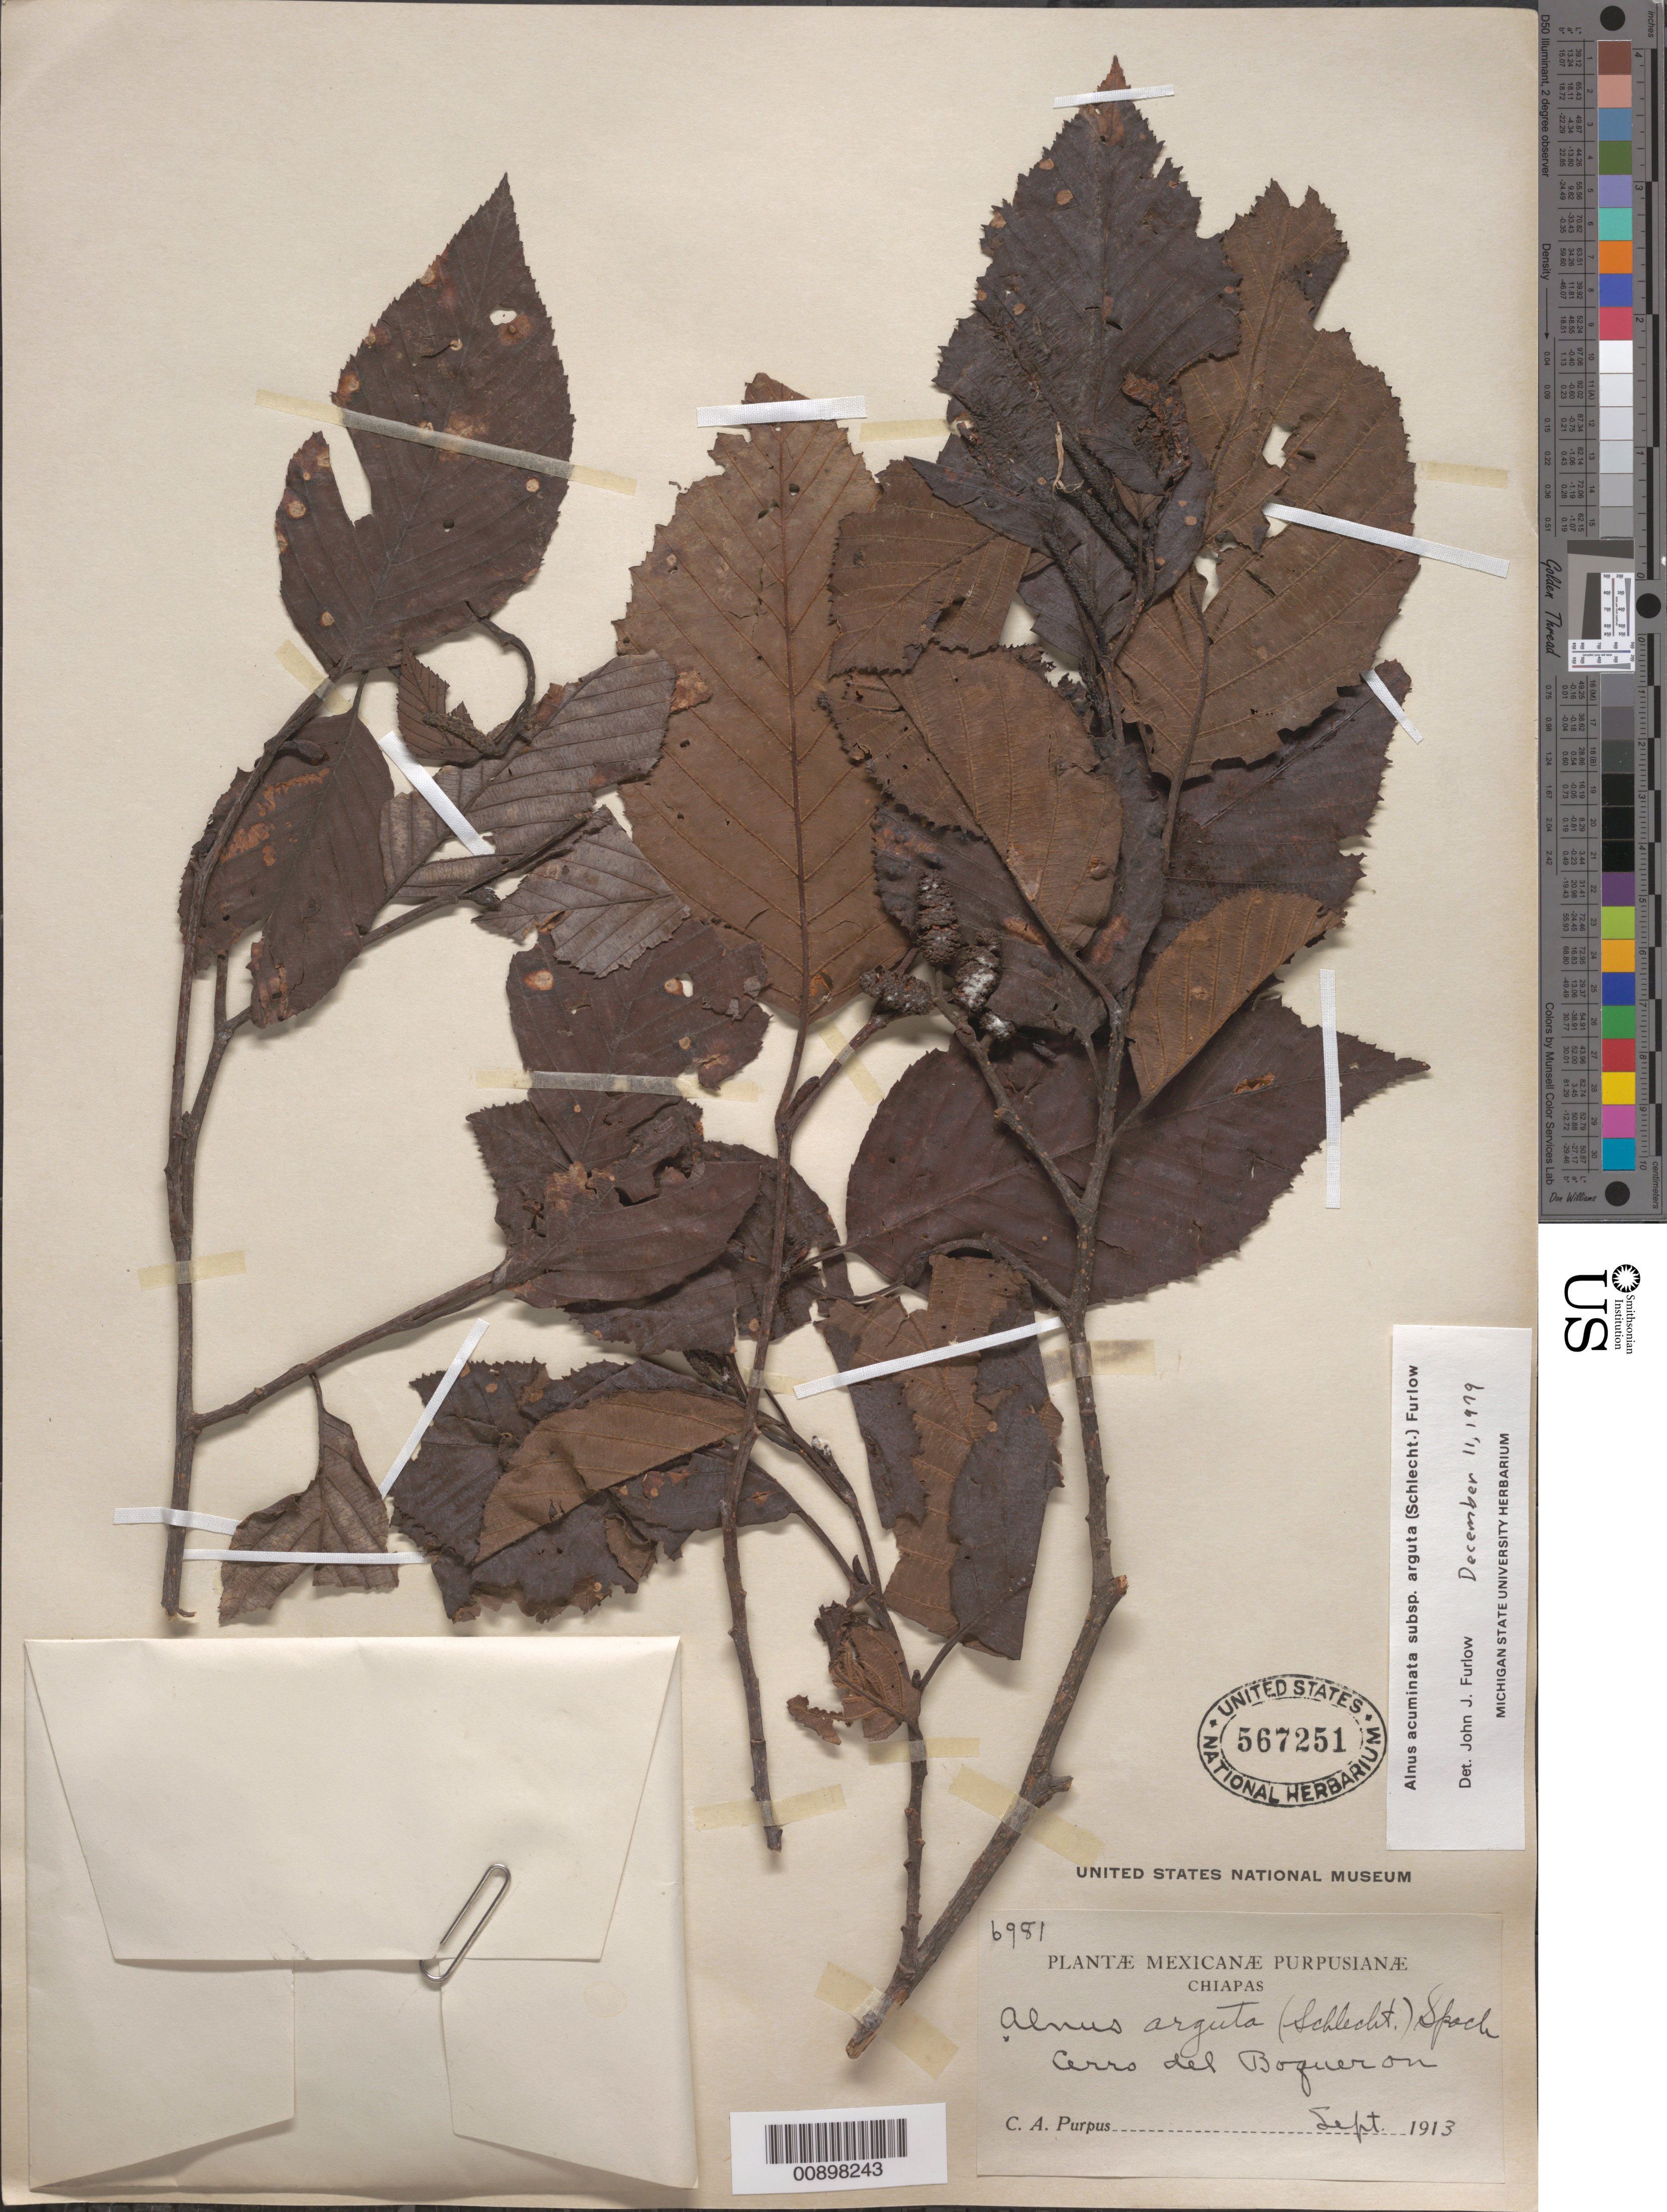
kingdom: Plantae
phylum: Tracheophyta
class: Magnoliopsida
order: Fagales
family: Betulaceae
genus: Alnus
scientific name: Alnus acuminata subsp. arguta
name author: (Schltdl.) Furlow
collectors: C. A. Purpus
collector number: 6981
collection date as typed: Sep 1913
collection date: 1913-09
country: Mexico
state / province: Chiapas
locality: Cerro del Boqueron.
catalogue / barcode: US 567251